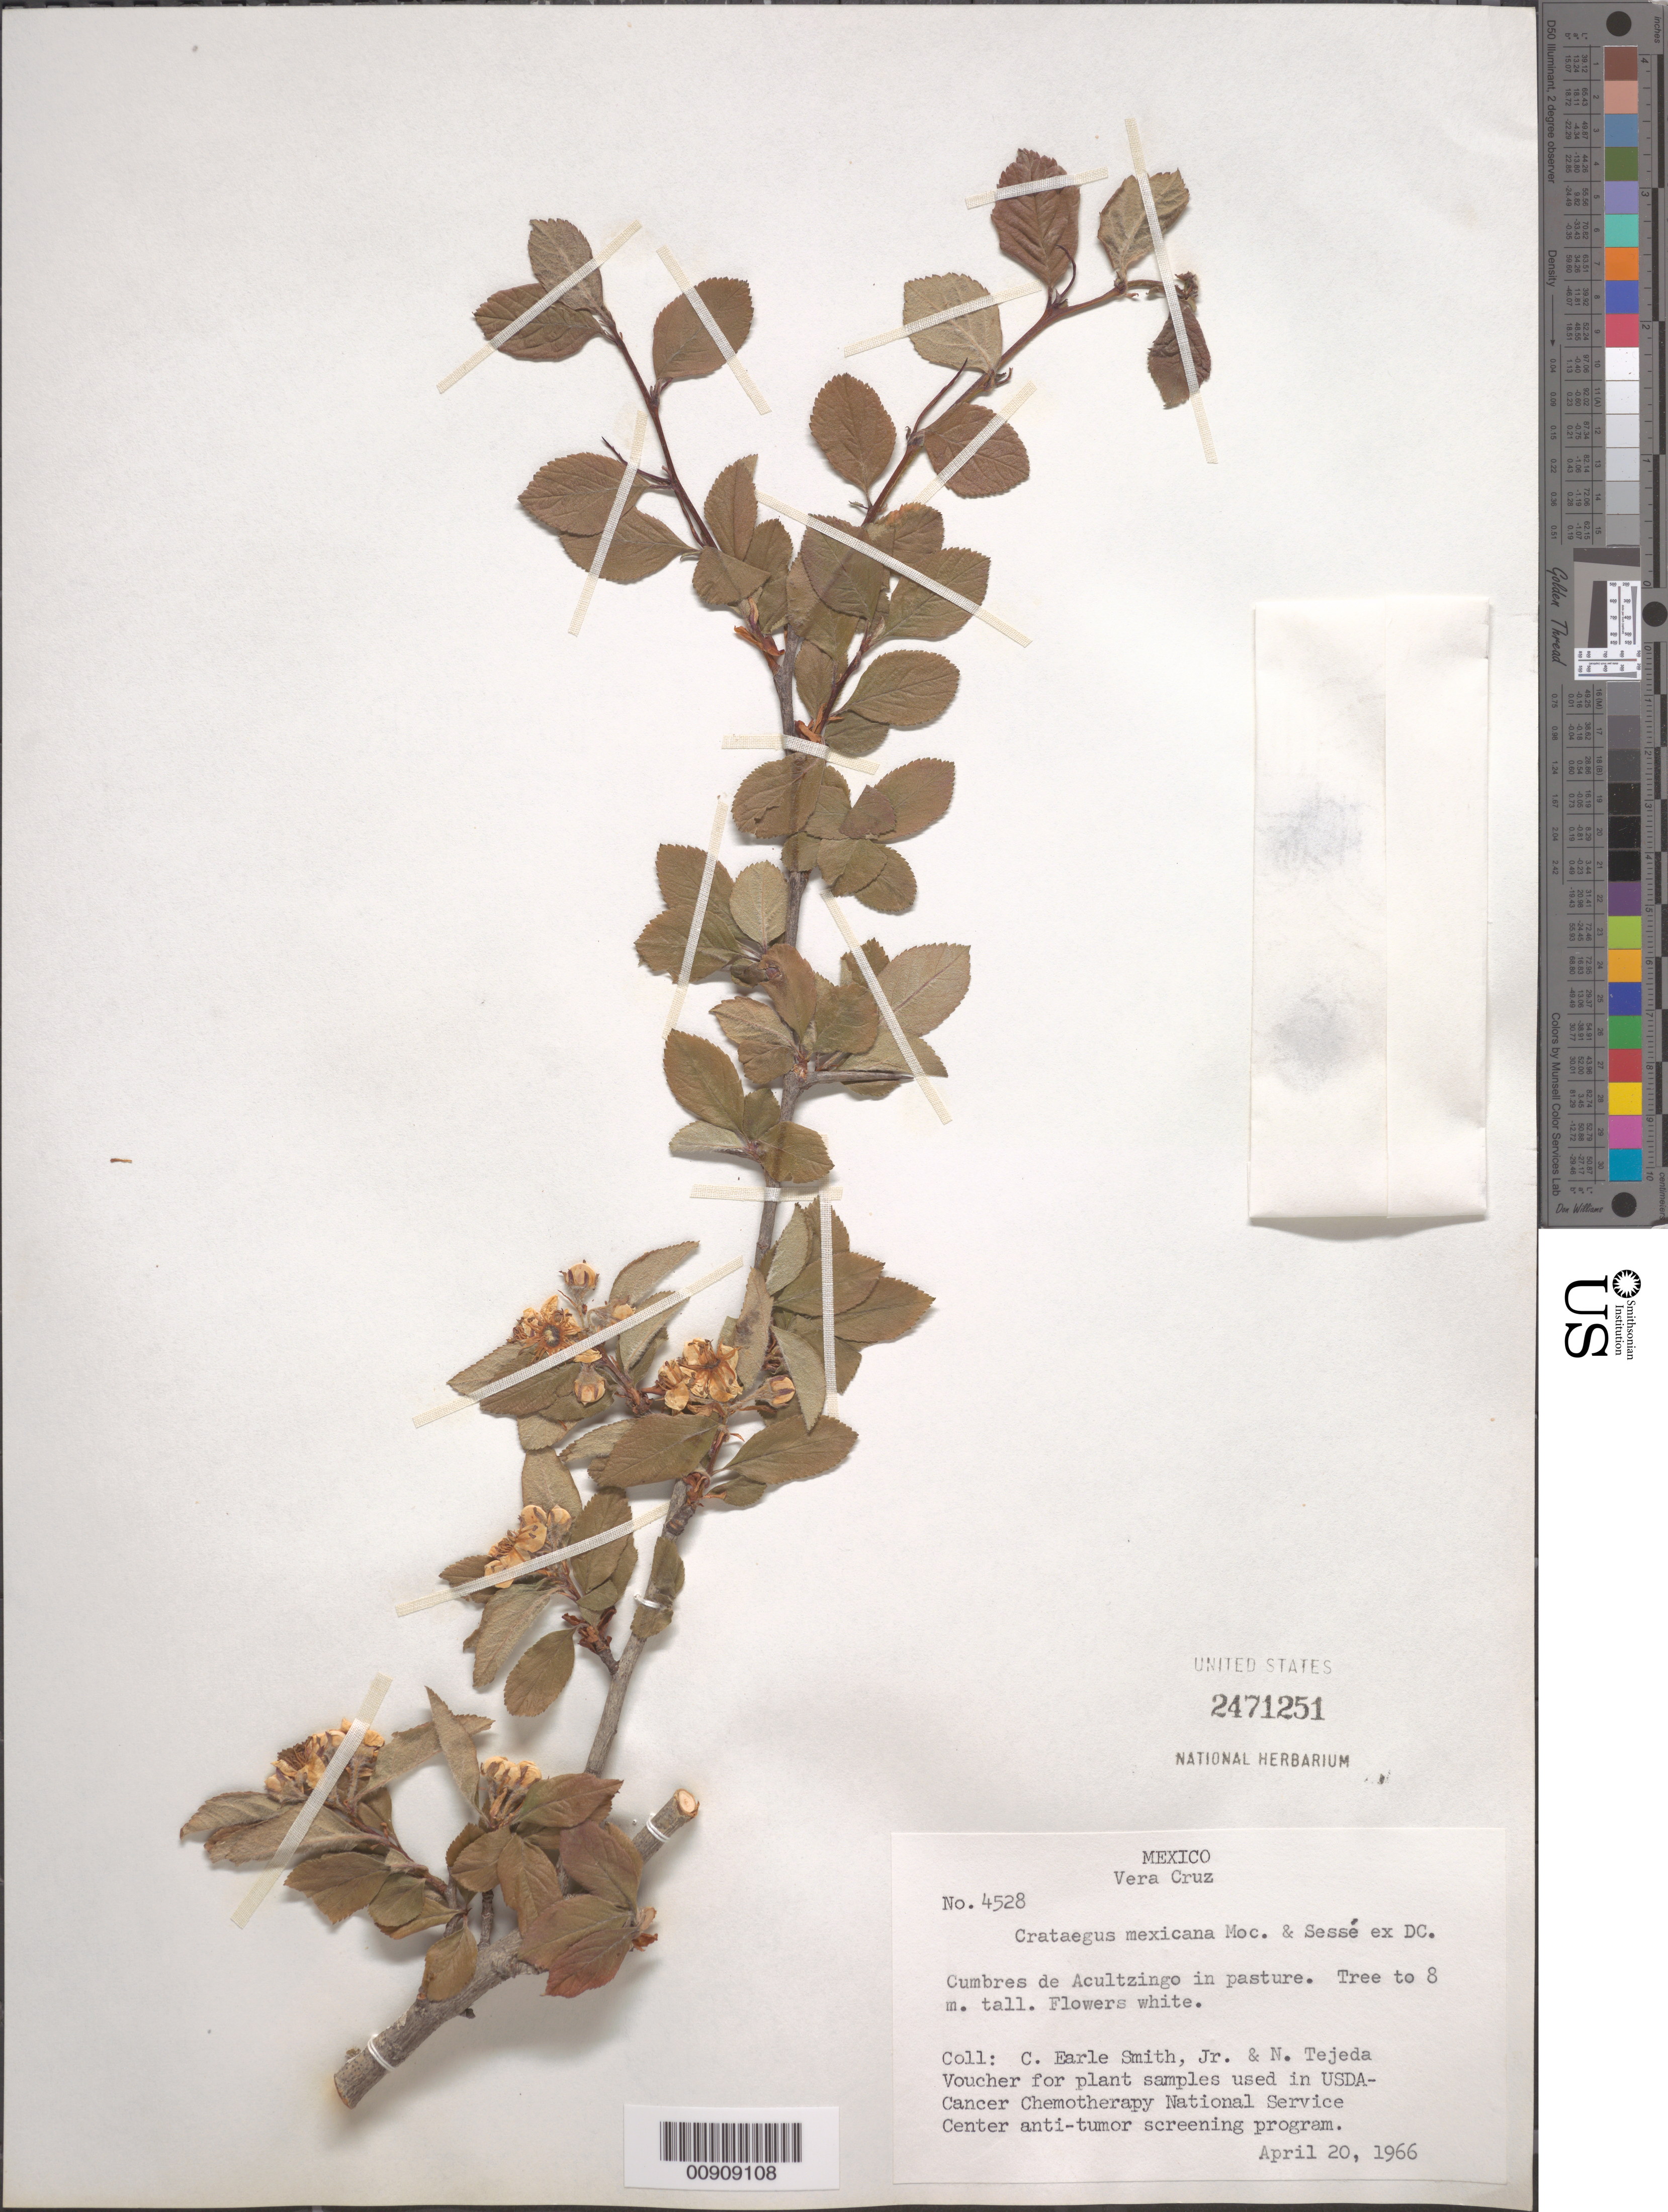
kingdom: Plantae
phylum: Tracheophyta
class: Magnoliopsida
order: Rosales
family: Rosaceae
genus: Crataegus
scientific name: Crataegus mexicana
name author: Moc. & Sessé ex DC.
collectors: C. E. Smith Jr. & N. Tejeda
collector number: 4528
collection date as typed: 20 Apr 1966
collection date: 1966-04-20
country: Mexico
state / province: Veracruz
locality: Cumbres de Acultzingo.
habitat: In pasture.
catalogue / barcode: US 2471251